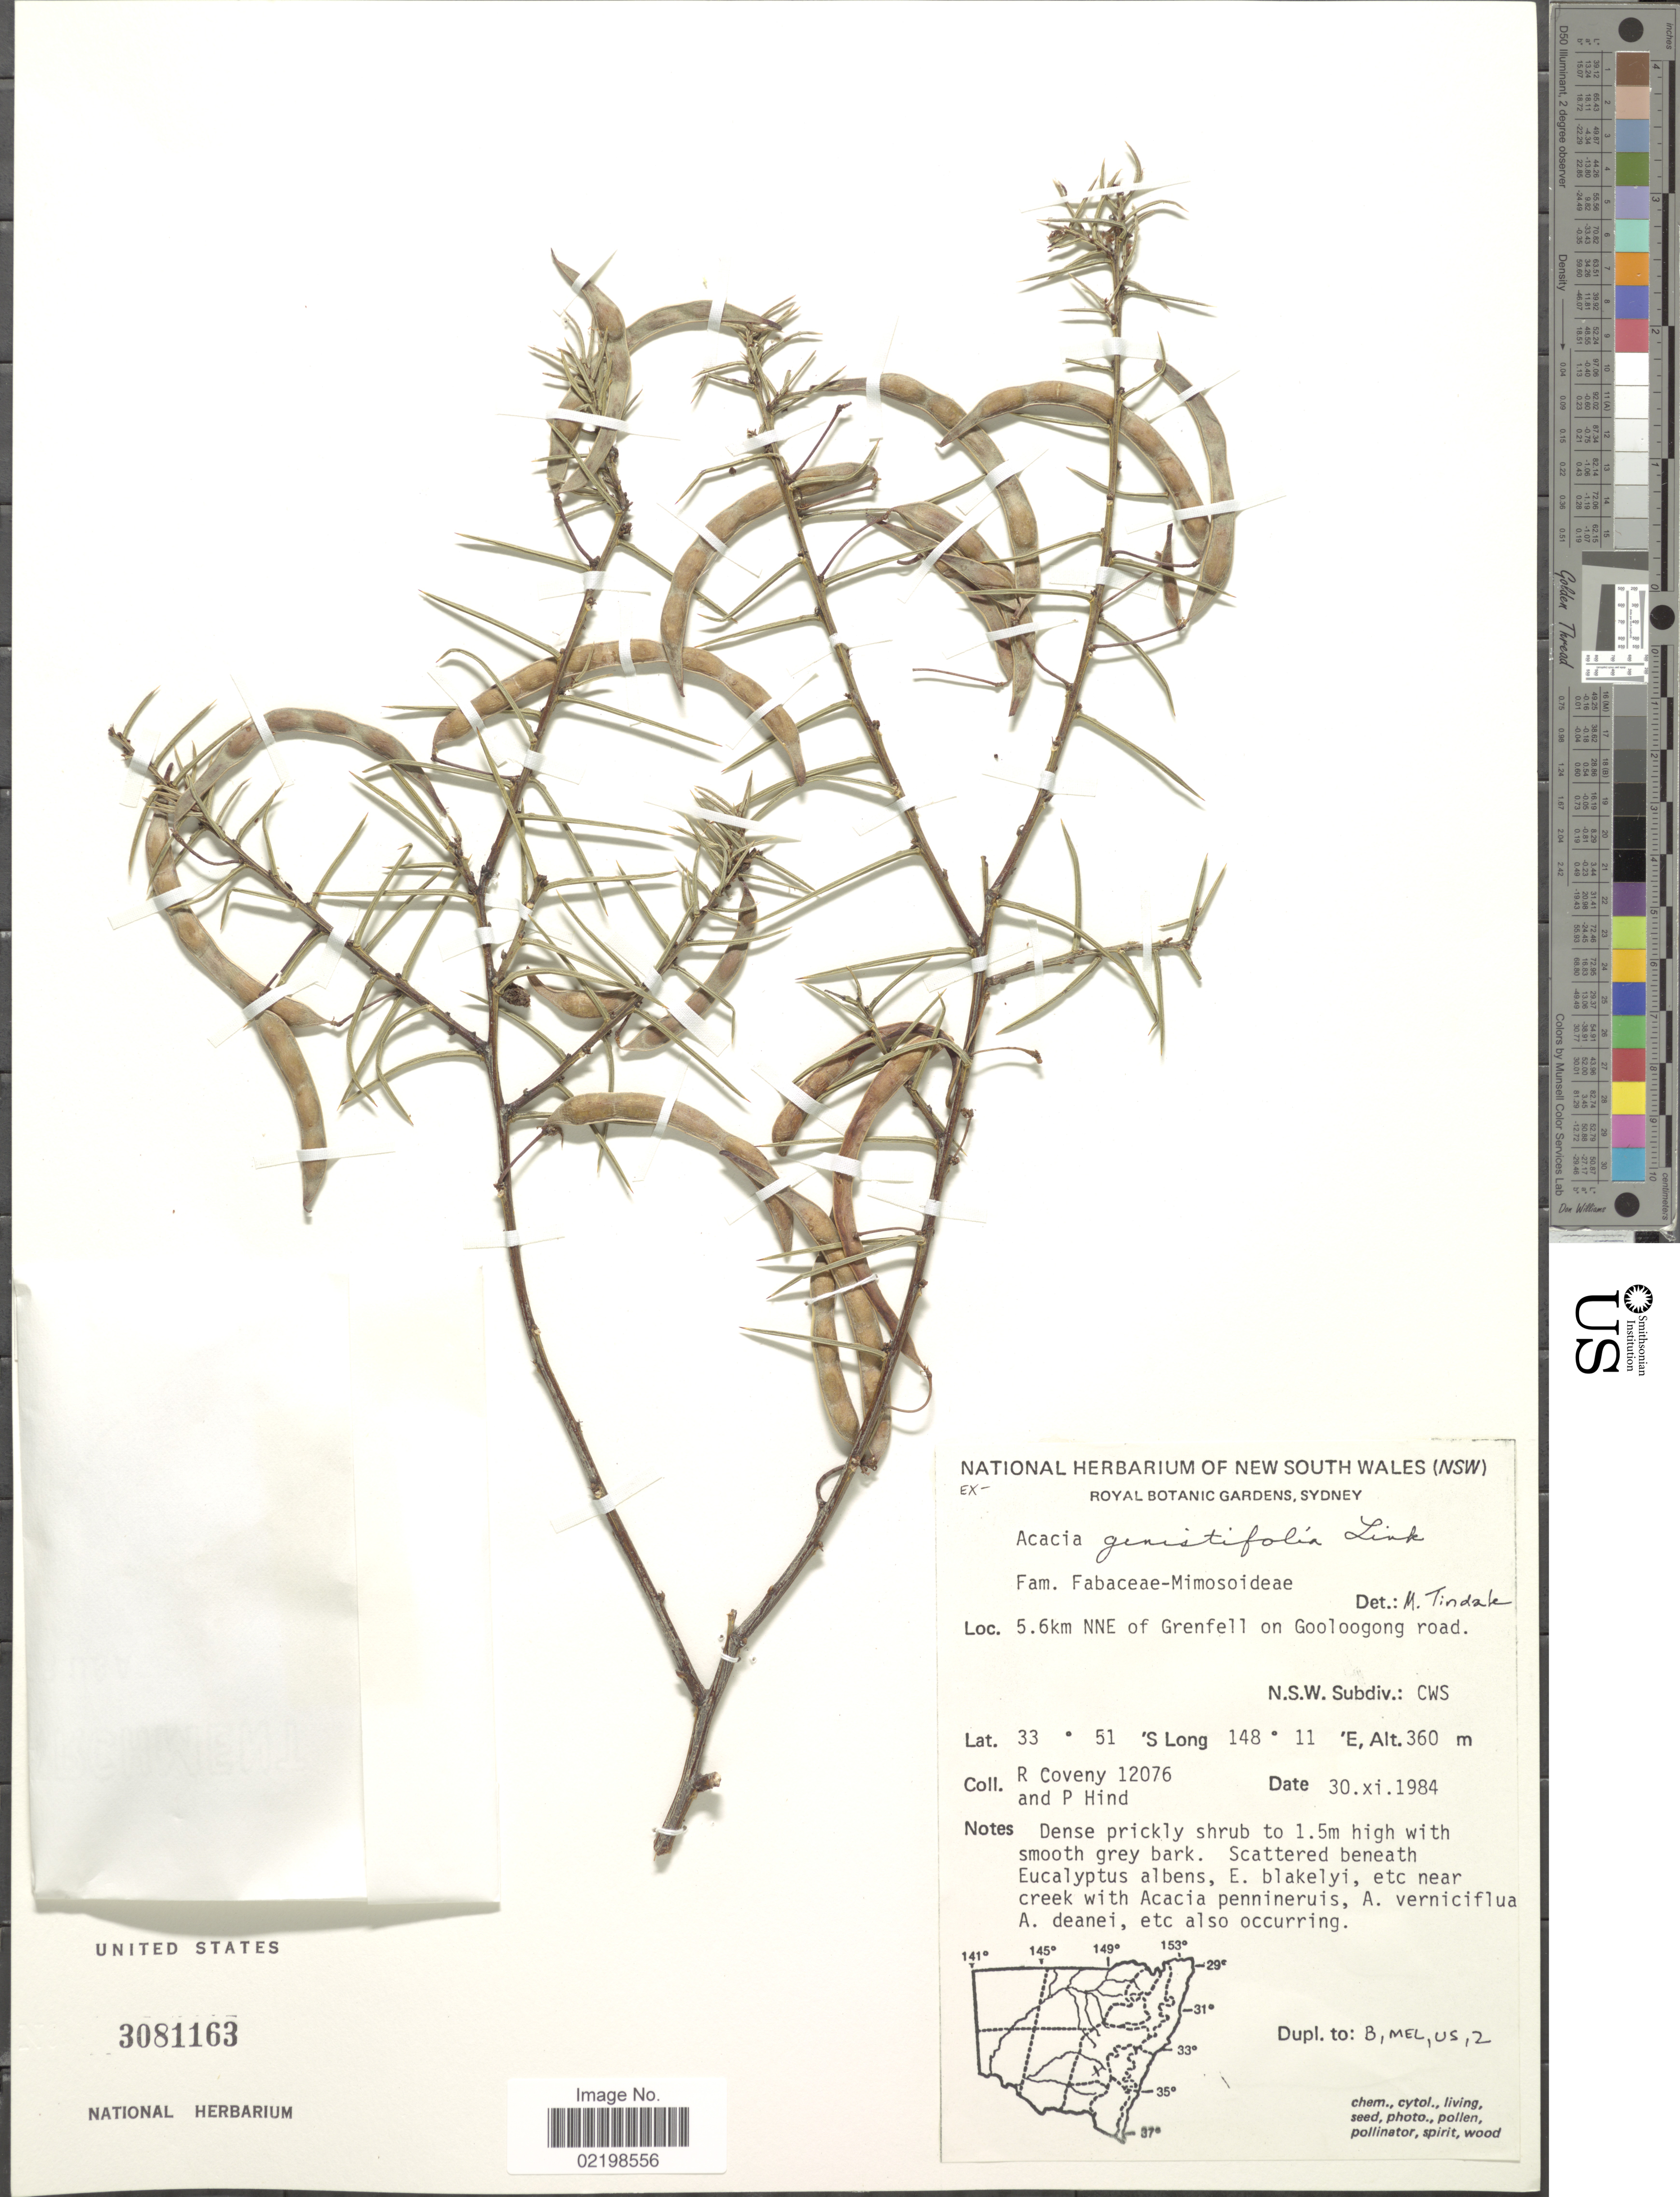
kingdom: Plantae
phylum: Tracheophyta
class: Magnoliopsida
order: Fabales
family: Fabaceae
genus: Acacia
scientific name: Acacia genistifolia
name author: Link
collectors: R. Coveny & P. Hind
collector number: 12076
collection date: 1984-11-30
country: Australia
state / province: New South Wales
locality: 5.6km NNE of Grenfell on Gooloogobng road, N.S.W. Subdiv.: CWS.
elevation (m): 360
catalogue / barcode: US 3081163